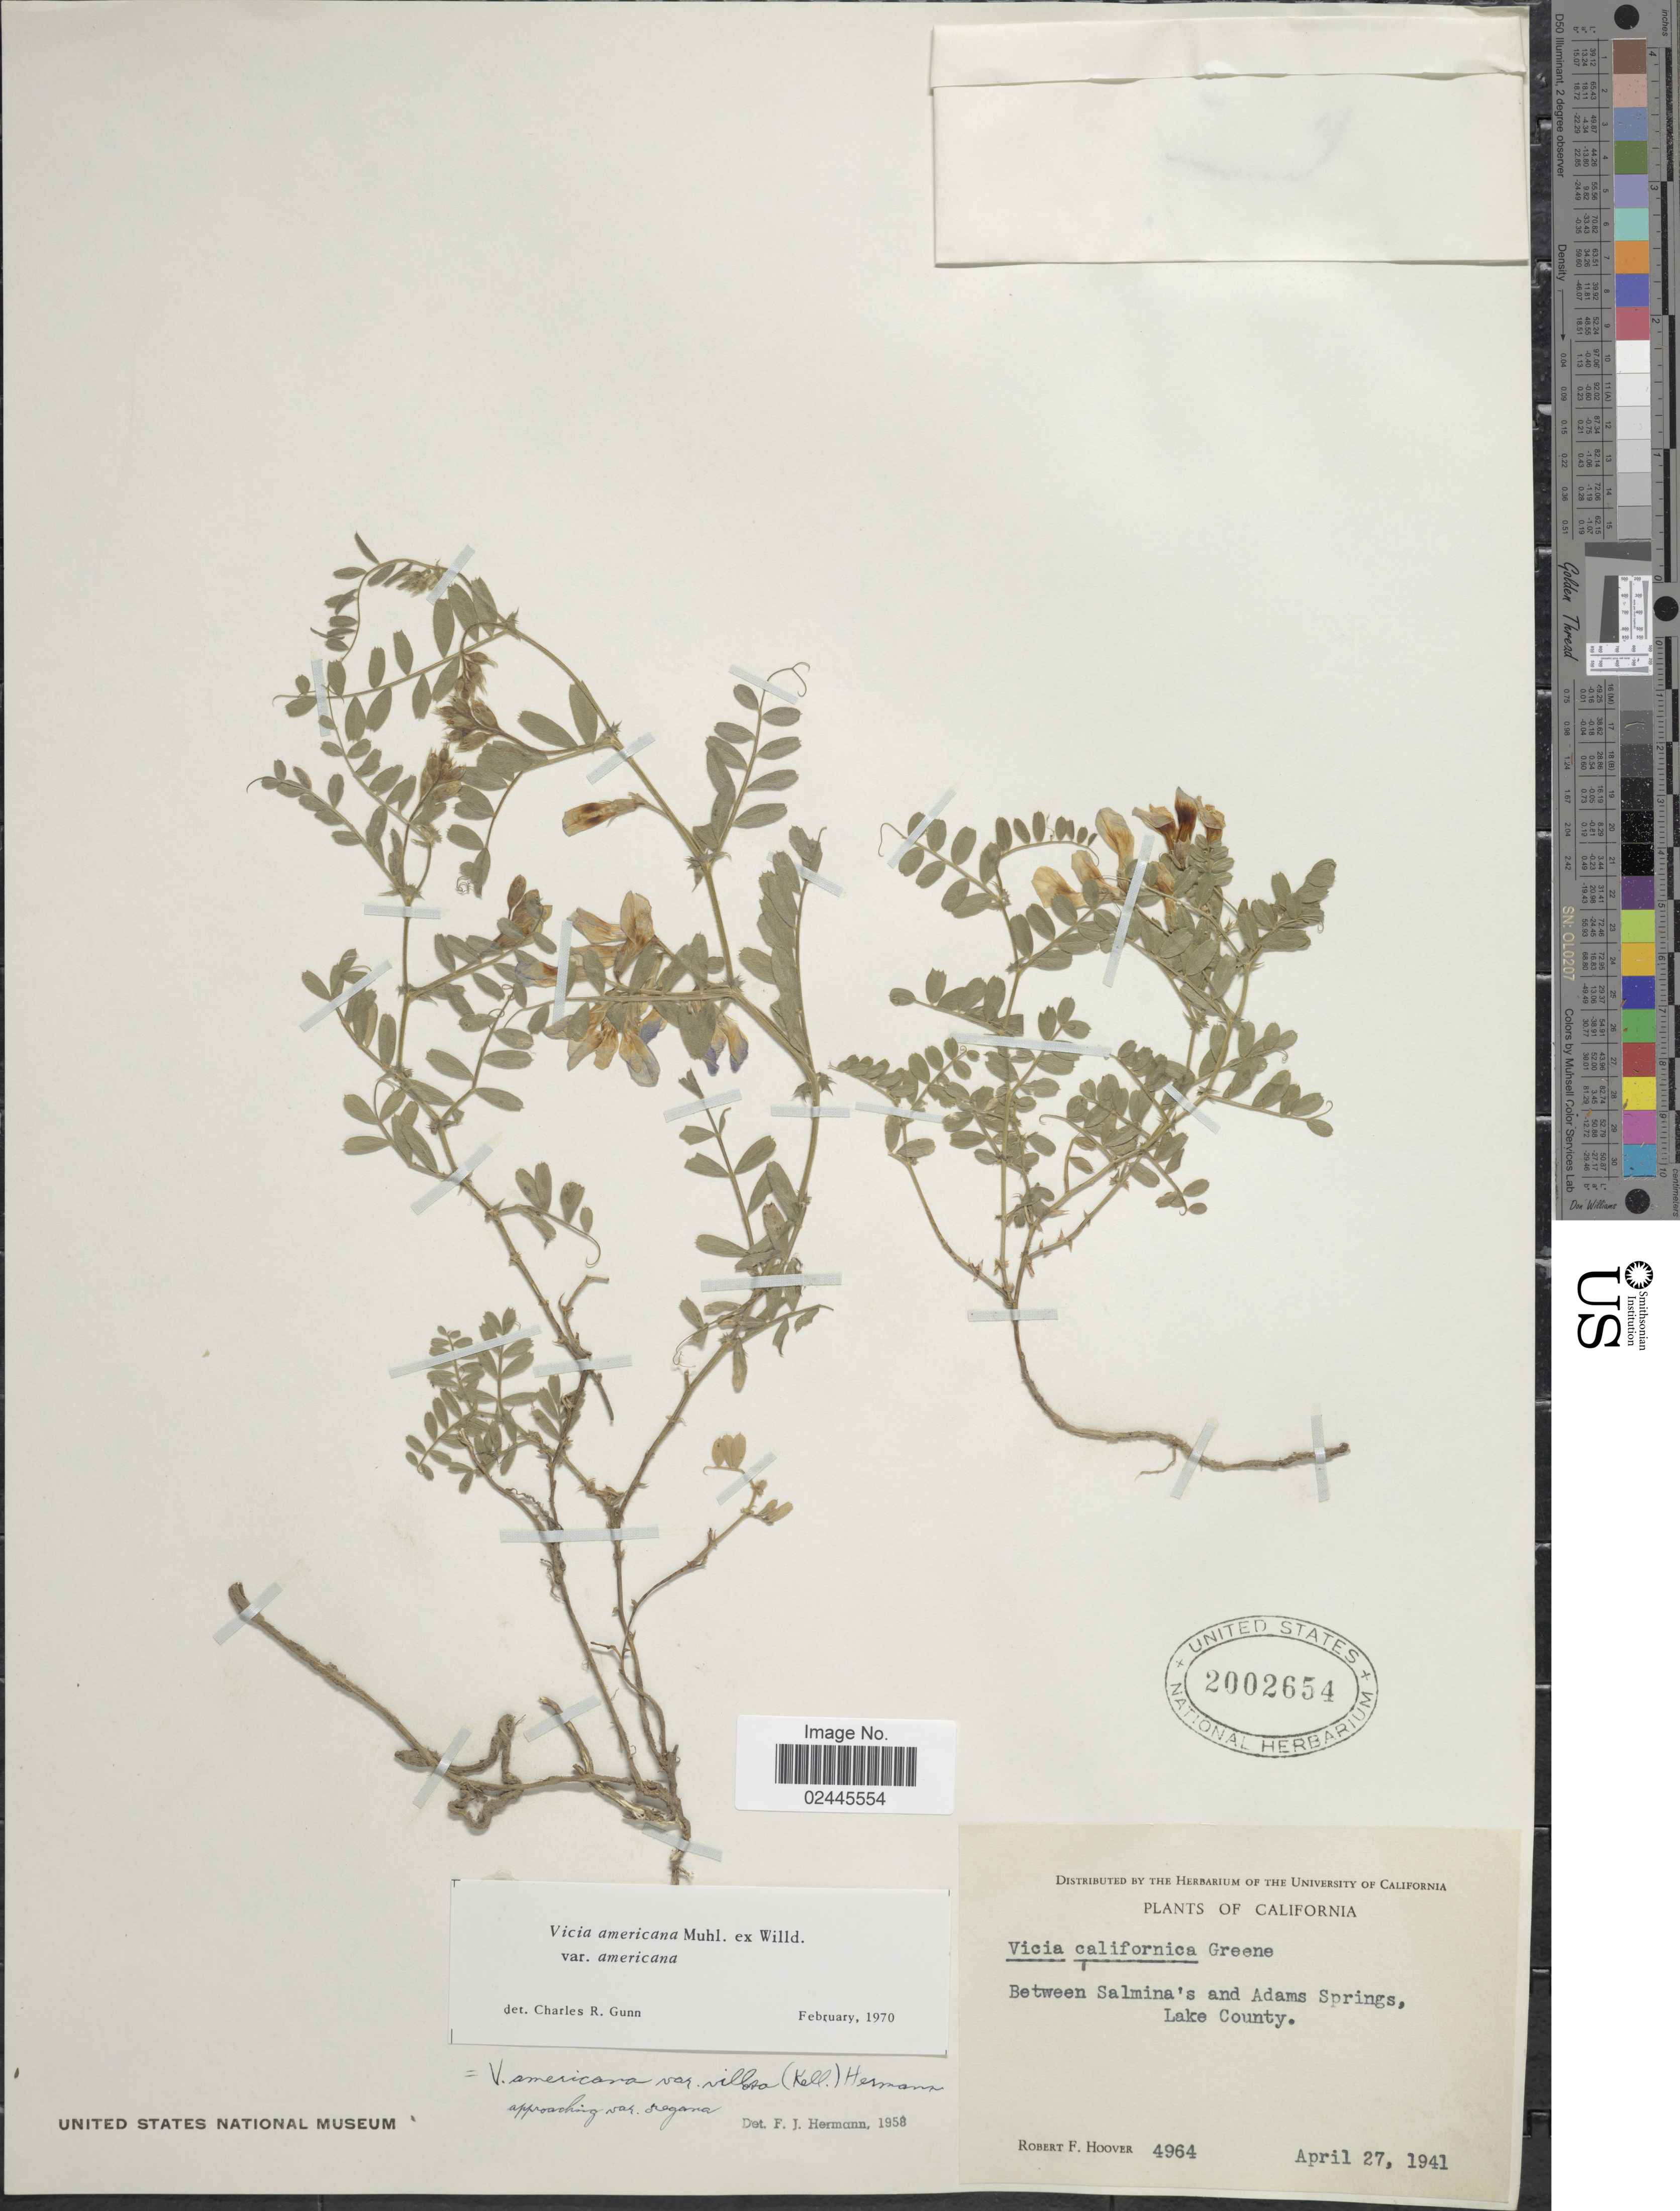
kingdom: Plantae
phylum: Tracheophyta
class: Magnoliopsida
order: Fabales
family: Fabaceae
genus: Vicia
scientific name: Vicia americana var. americana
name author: Muhl. ex Willd.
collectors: R. F. Hoover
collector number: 4964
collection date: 1941-04-27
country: United States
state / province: California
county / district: Lake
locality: Between Salmina's and Adams Springs, Lake County.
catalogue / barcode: US 2002654